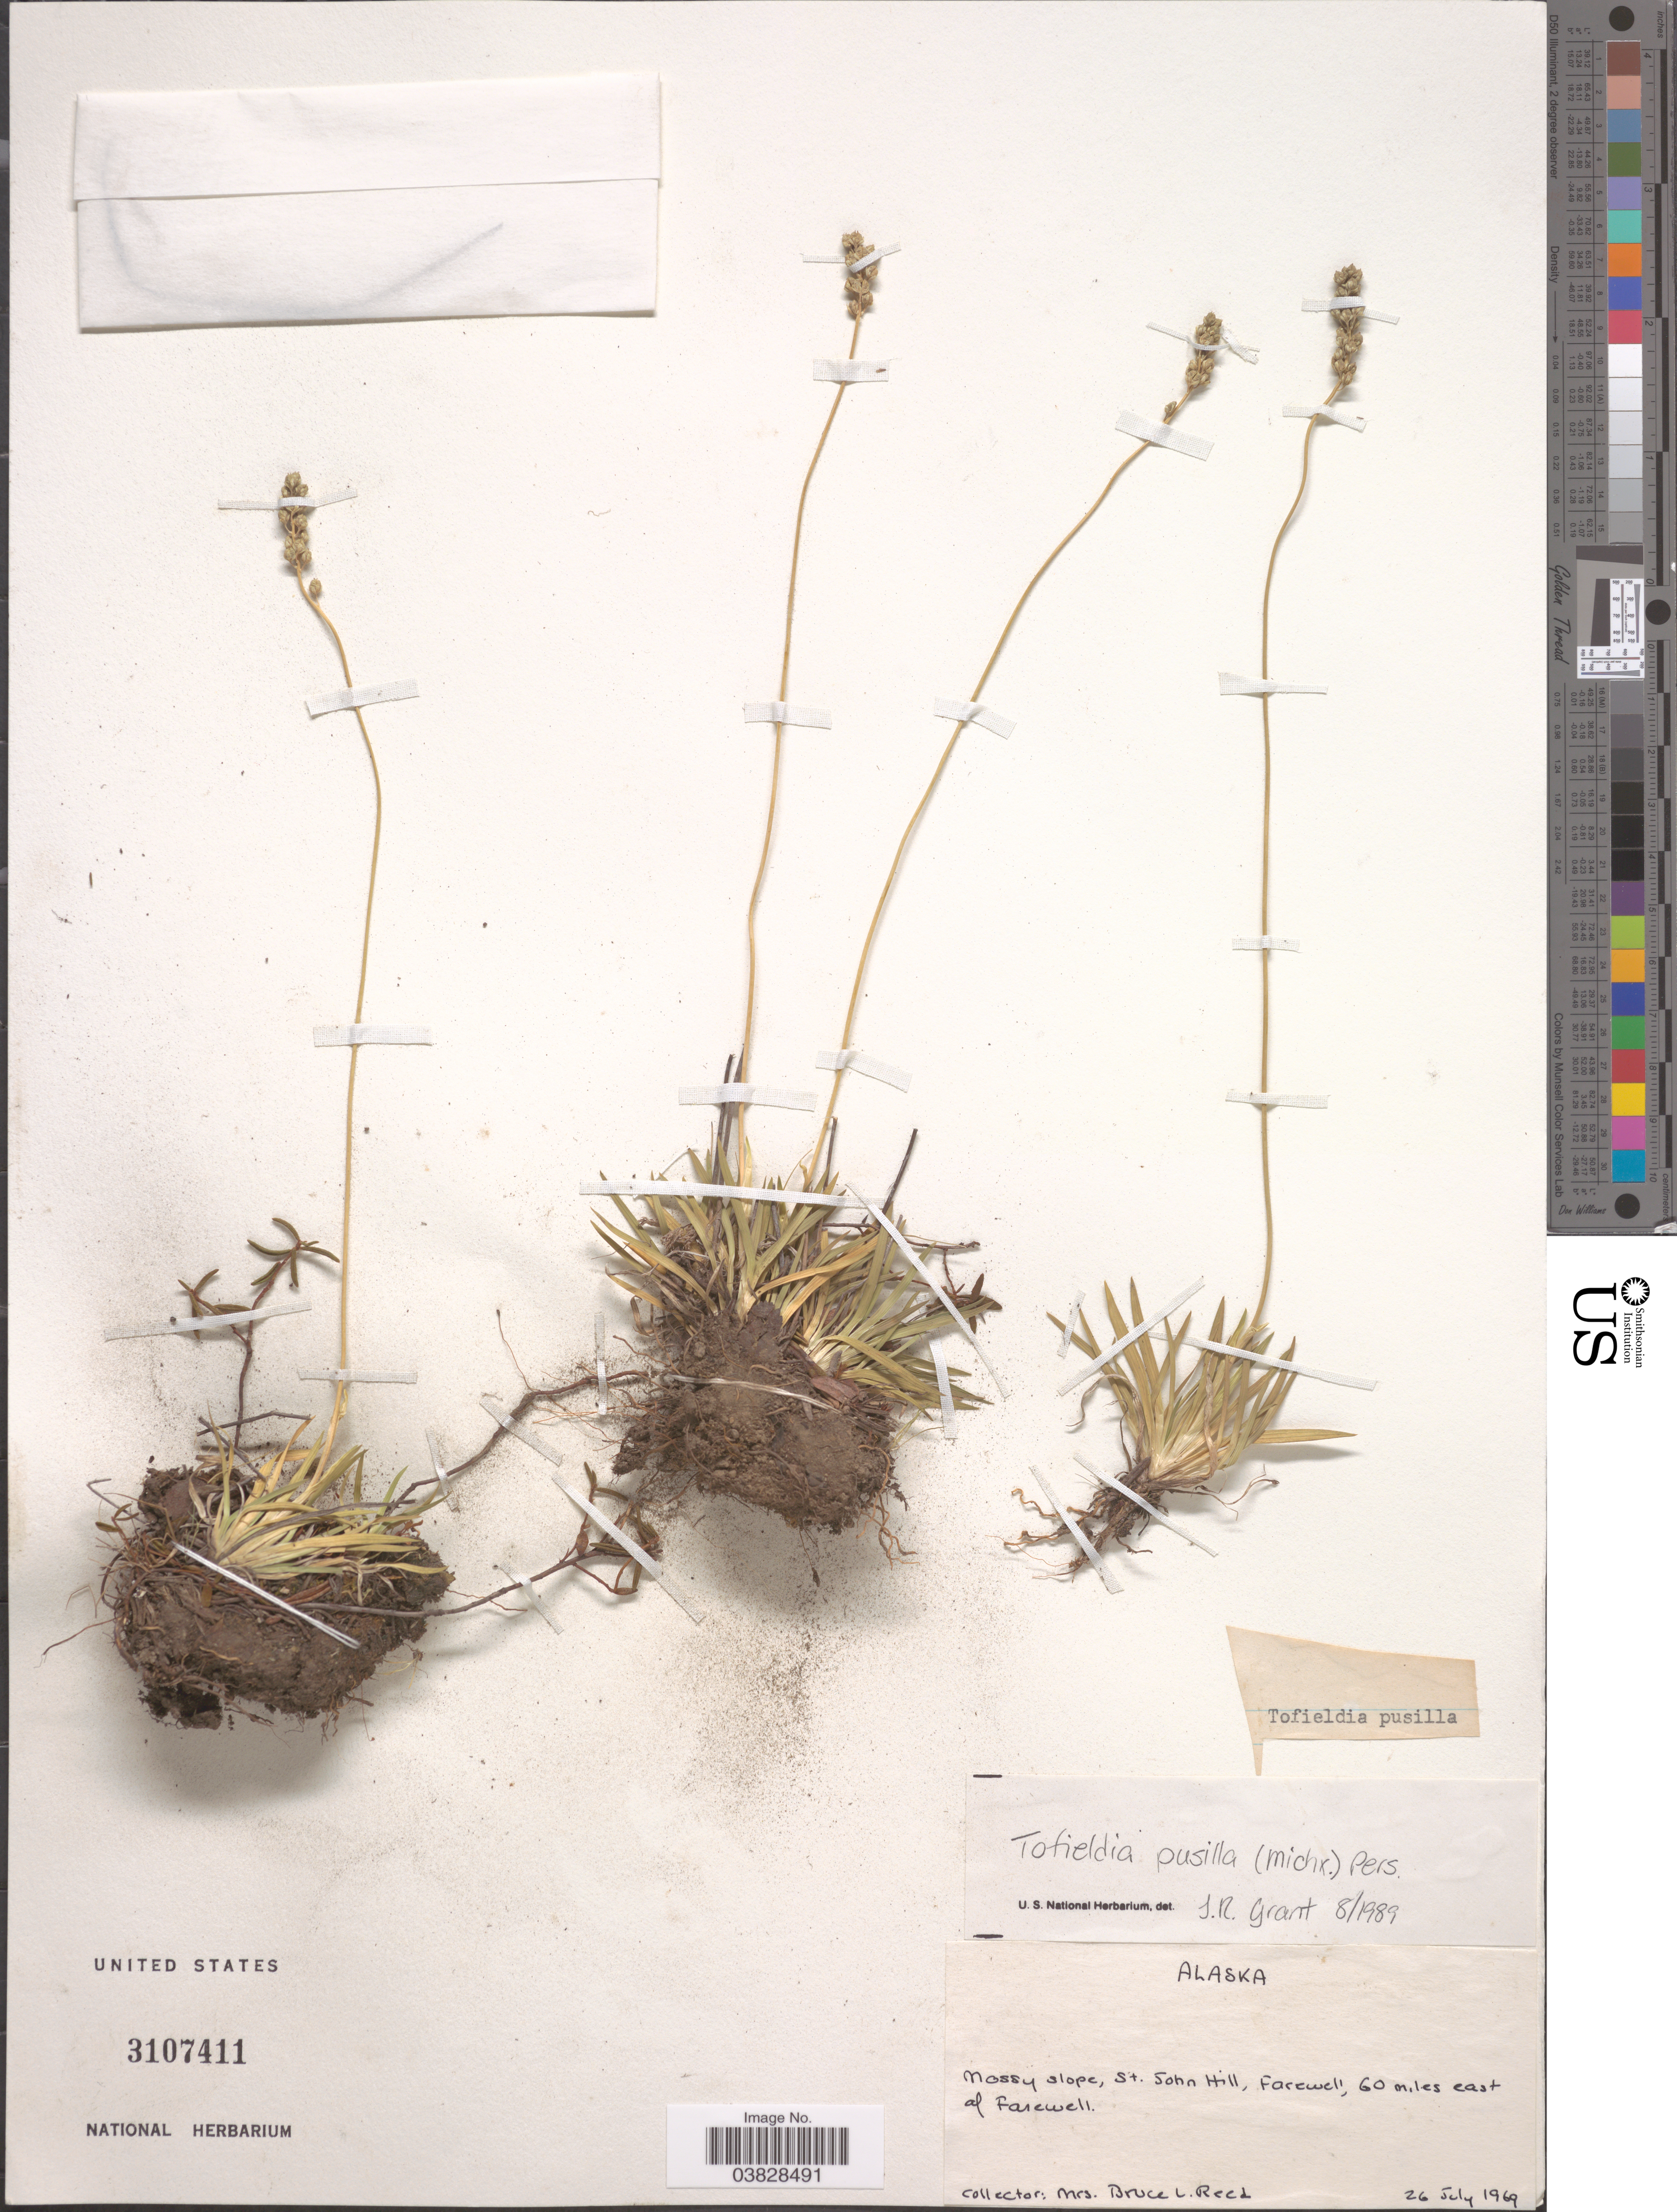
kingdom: Plantae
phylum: Tracheophyta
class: Liliopsida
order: Alismatales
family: Tofieldiaceae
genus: Tofieldia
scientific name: Tofieldia pusilla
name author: (Michx.) Pers.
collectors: B. Reed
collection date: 1969-07-26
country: United States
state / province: Alaska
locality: St. John Hill, Farewell, 60 miles east of Farewell.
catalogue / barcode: US 3107411